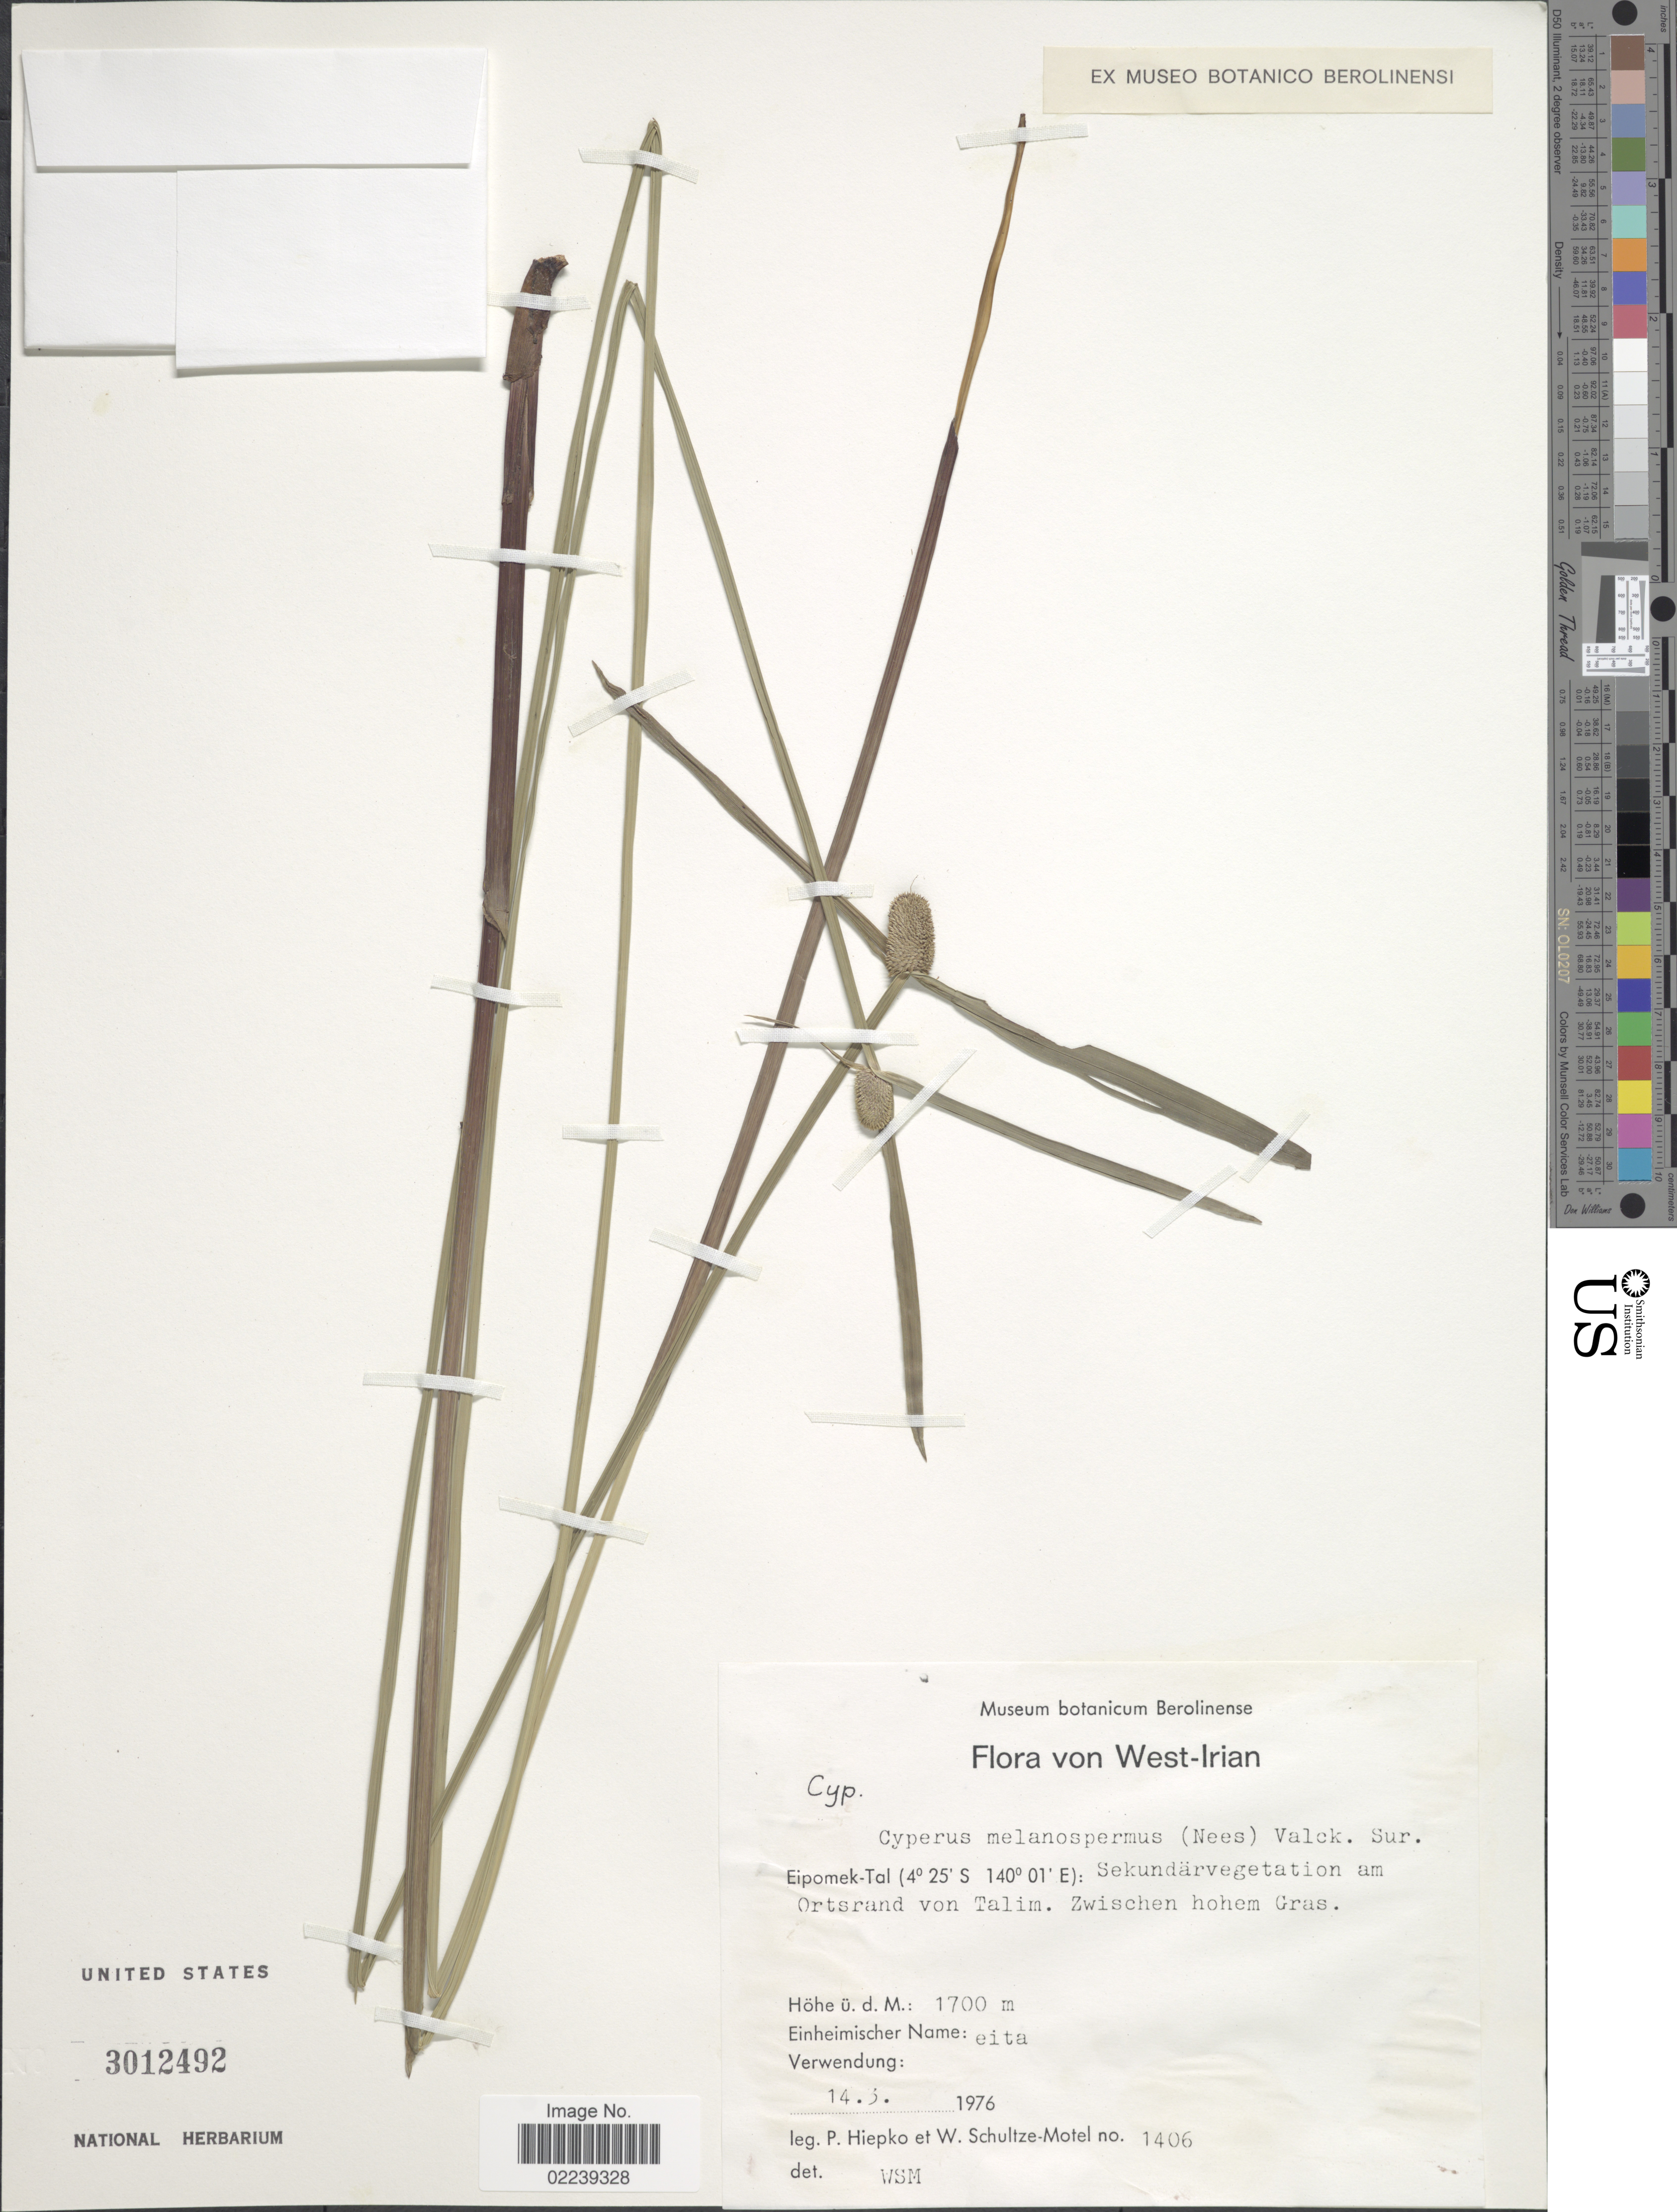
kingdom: Plantae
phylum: Tracheophyta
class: Liliopsida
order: Poales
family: Cyperaceae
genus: Cyperus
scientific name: Cyperus melanospermus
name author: (Nees) Valck. Sur.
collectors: P. H. Hiepko & W. Schultze-Motel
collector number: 1406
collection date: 1976-03-14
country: Indonesia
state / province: Papua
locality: West-Iran, Eipomek-Tal: Sekundärvegetation am Ortstand von Talim. Zwischen hohem Grass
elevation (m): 1700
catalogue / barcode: US 3012492